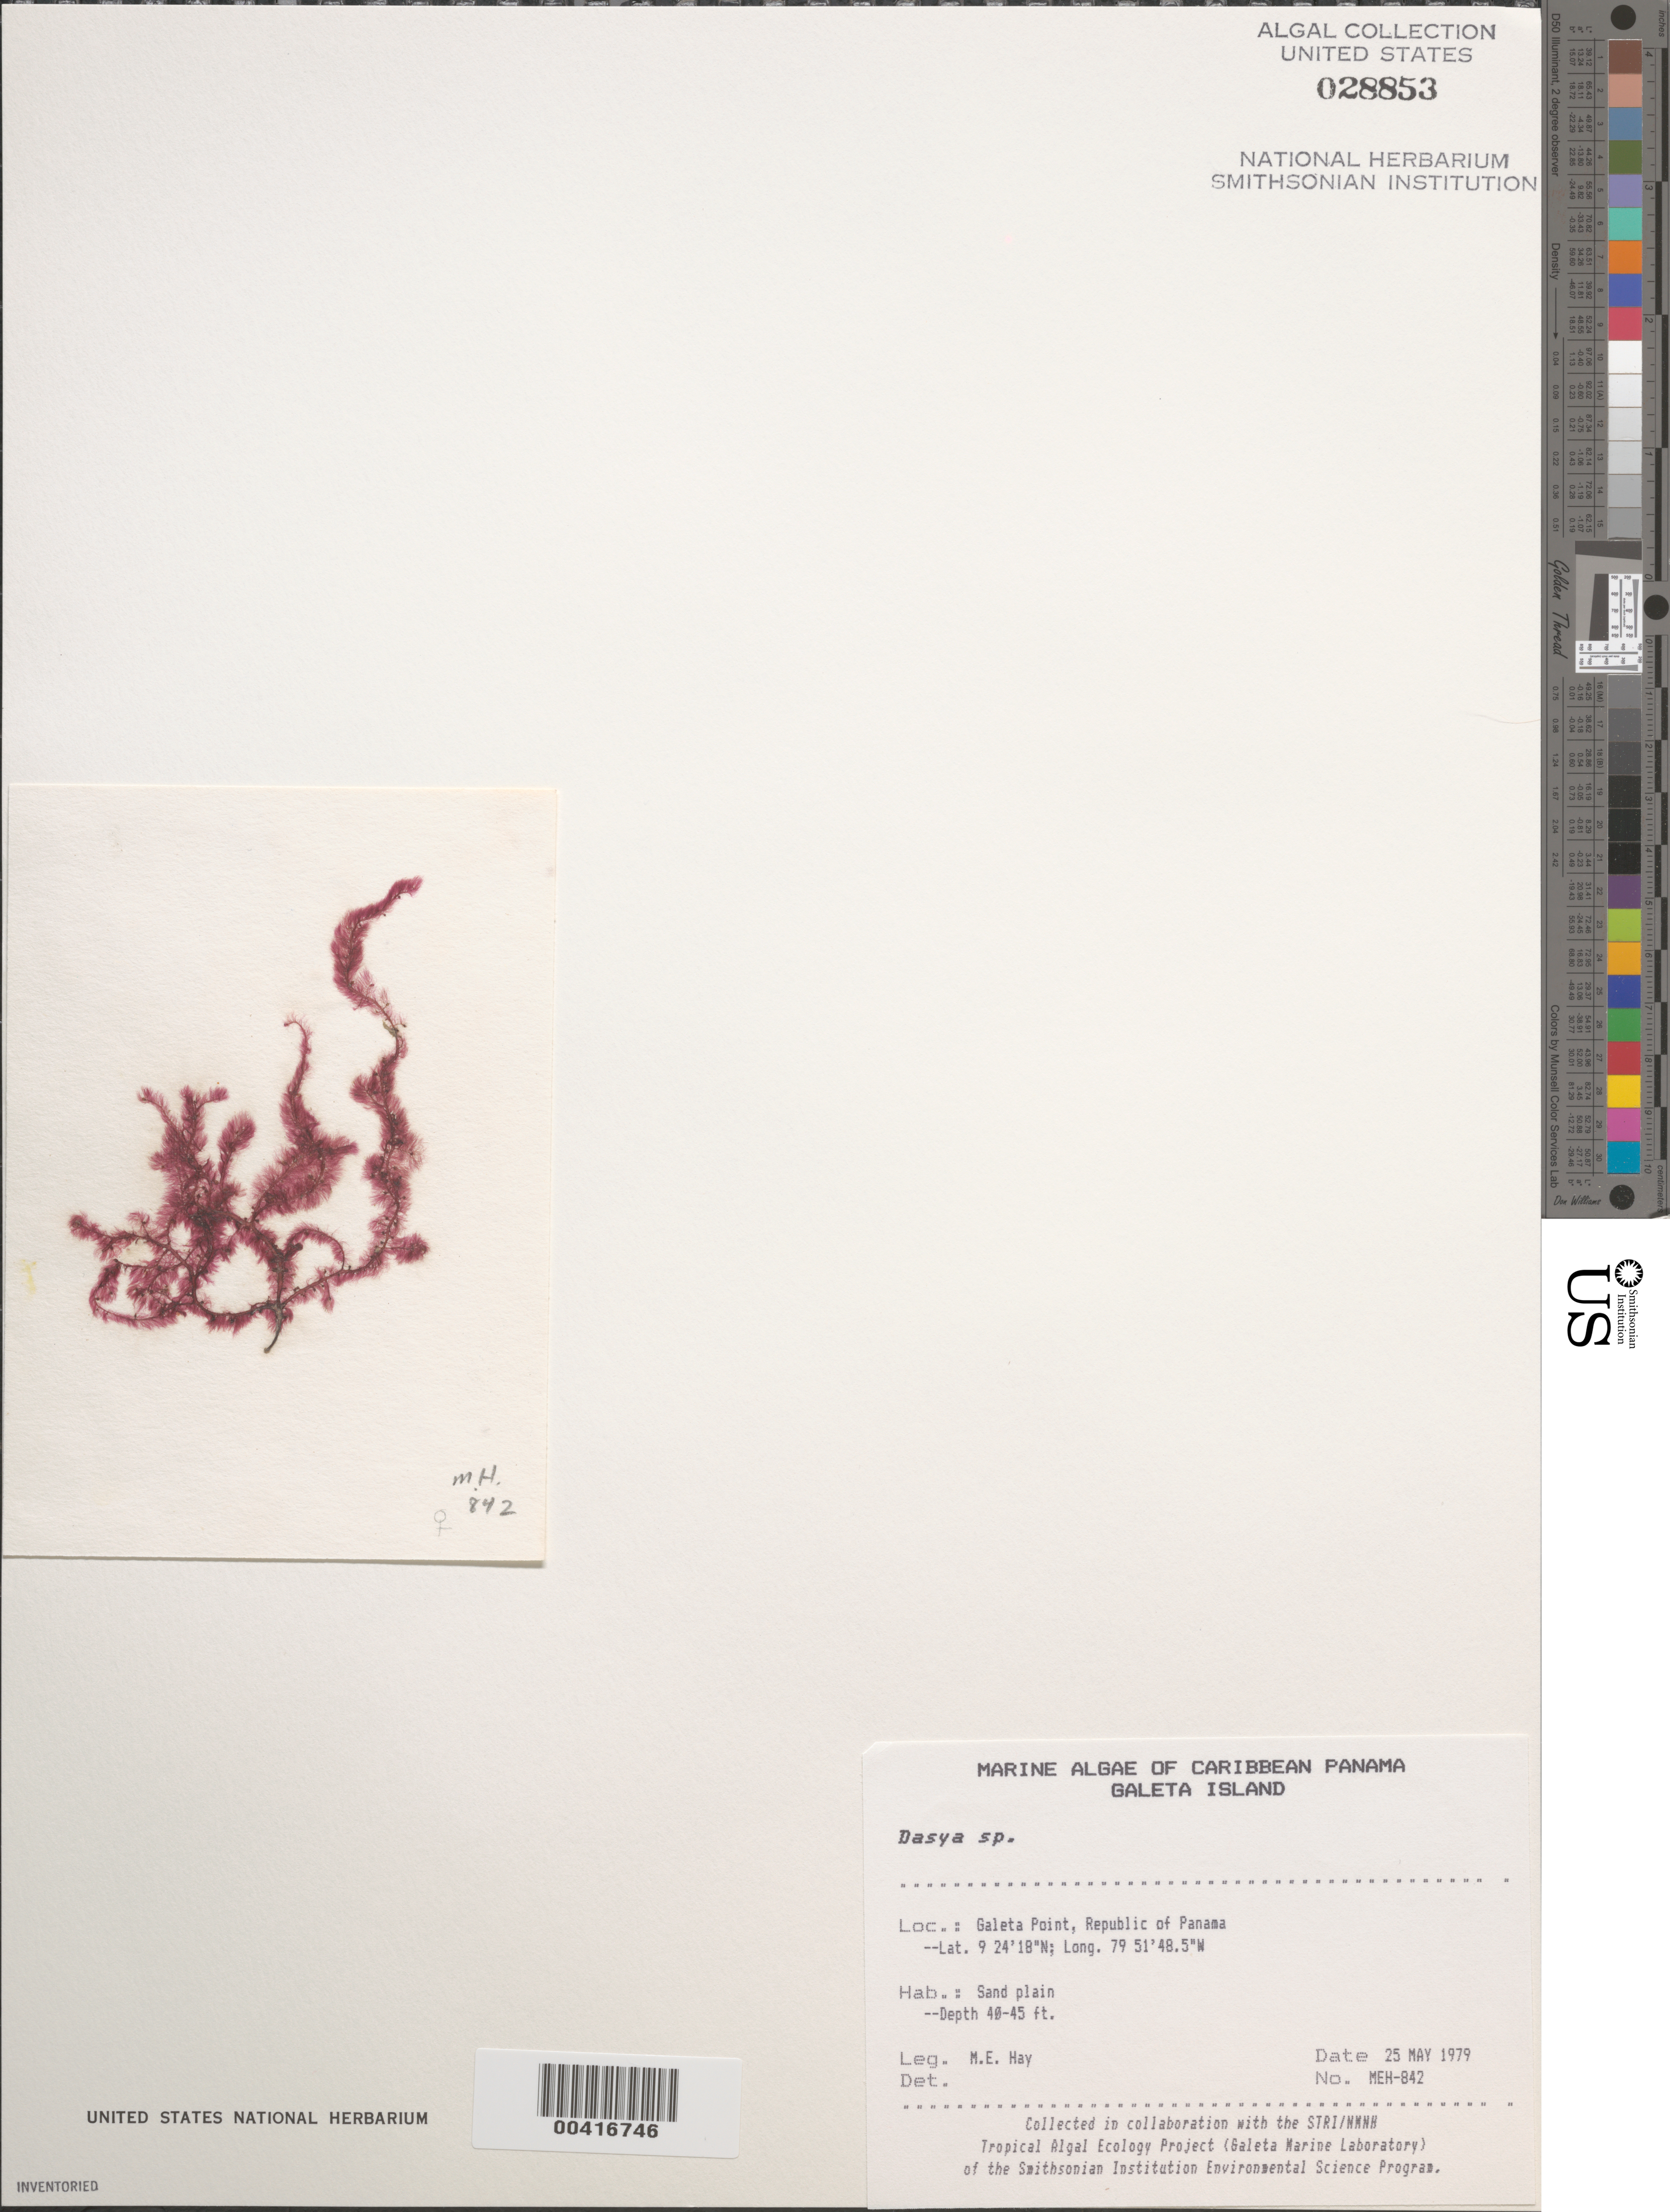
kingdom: Plantae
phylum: Rhodophyta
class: Florideophyceae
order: Ceramiales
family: Dasyaceae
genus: Dasya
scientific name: Dasya sp.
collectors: M. E. Hay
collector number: MEH-842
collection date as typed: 25 May 1979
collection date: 1979-05-25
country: Panama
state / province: Colón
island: Galeta Island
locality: Galeta Point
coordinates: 9 24' 18" N, 79 51' 48.5" W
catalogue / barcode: US 28853